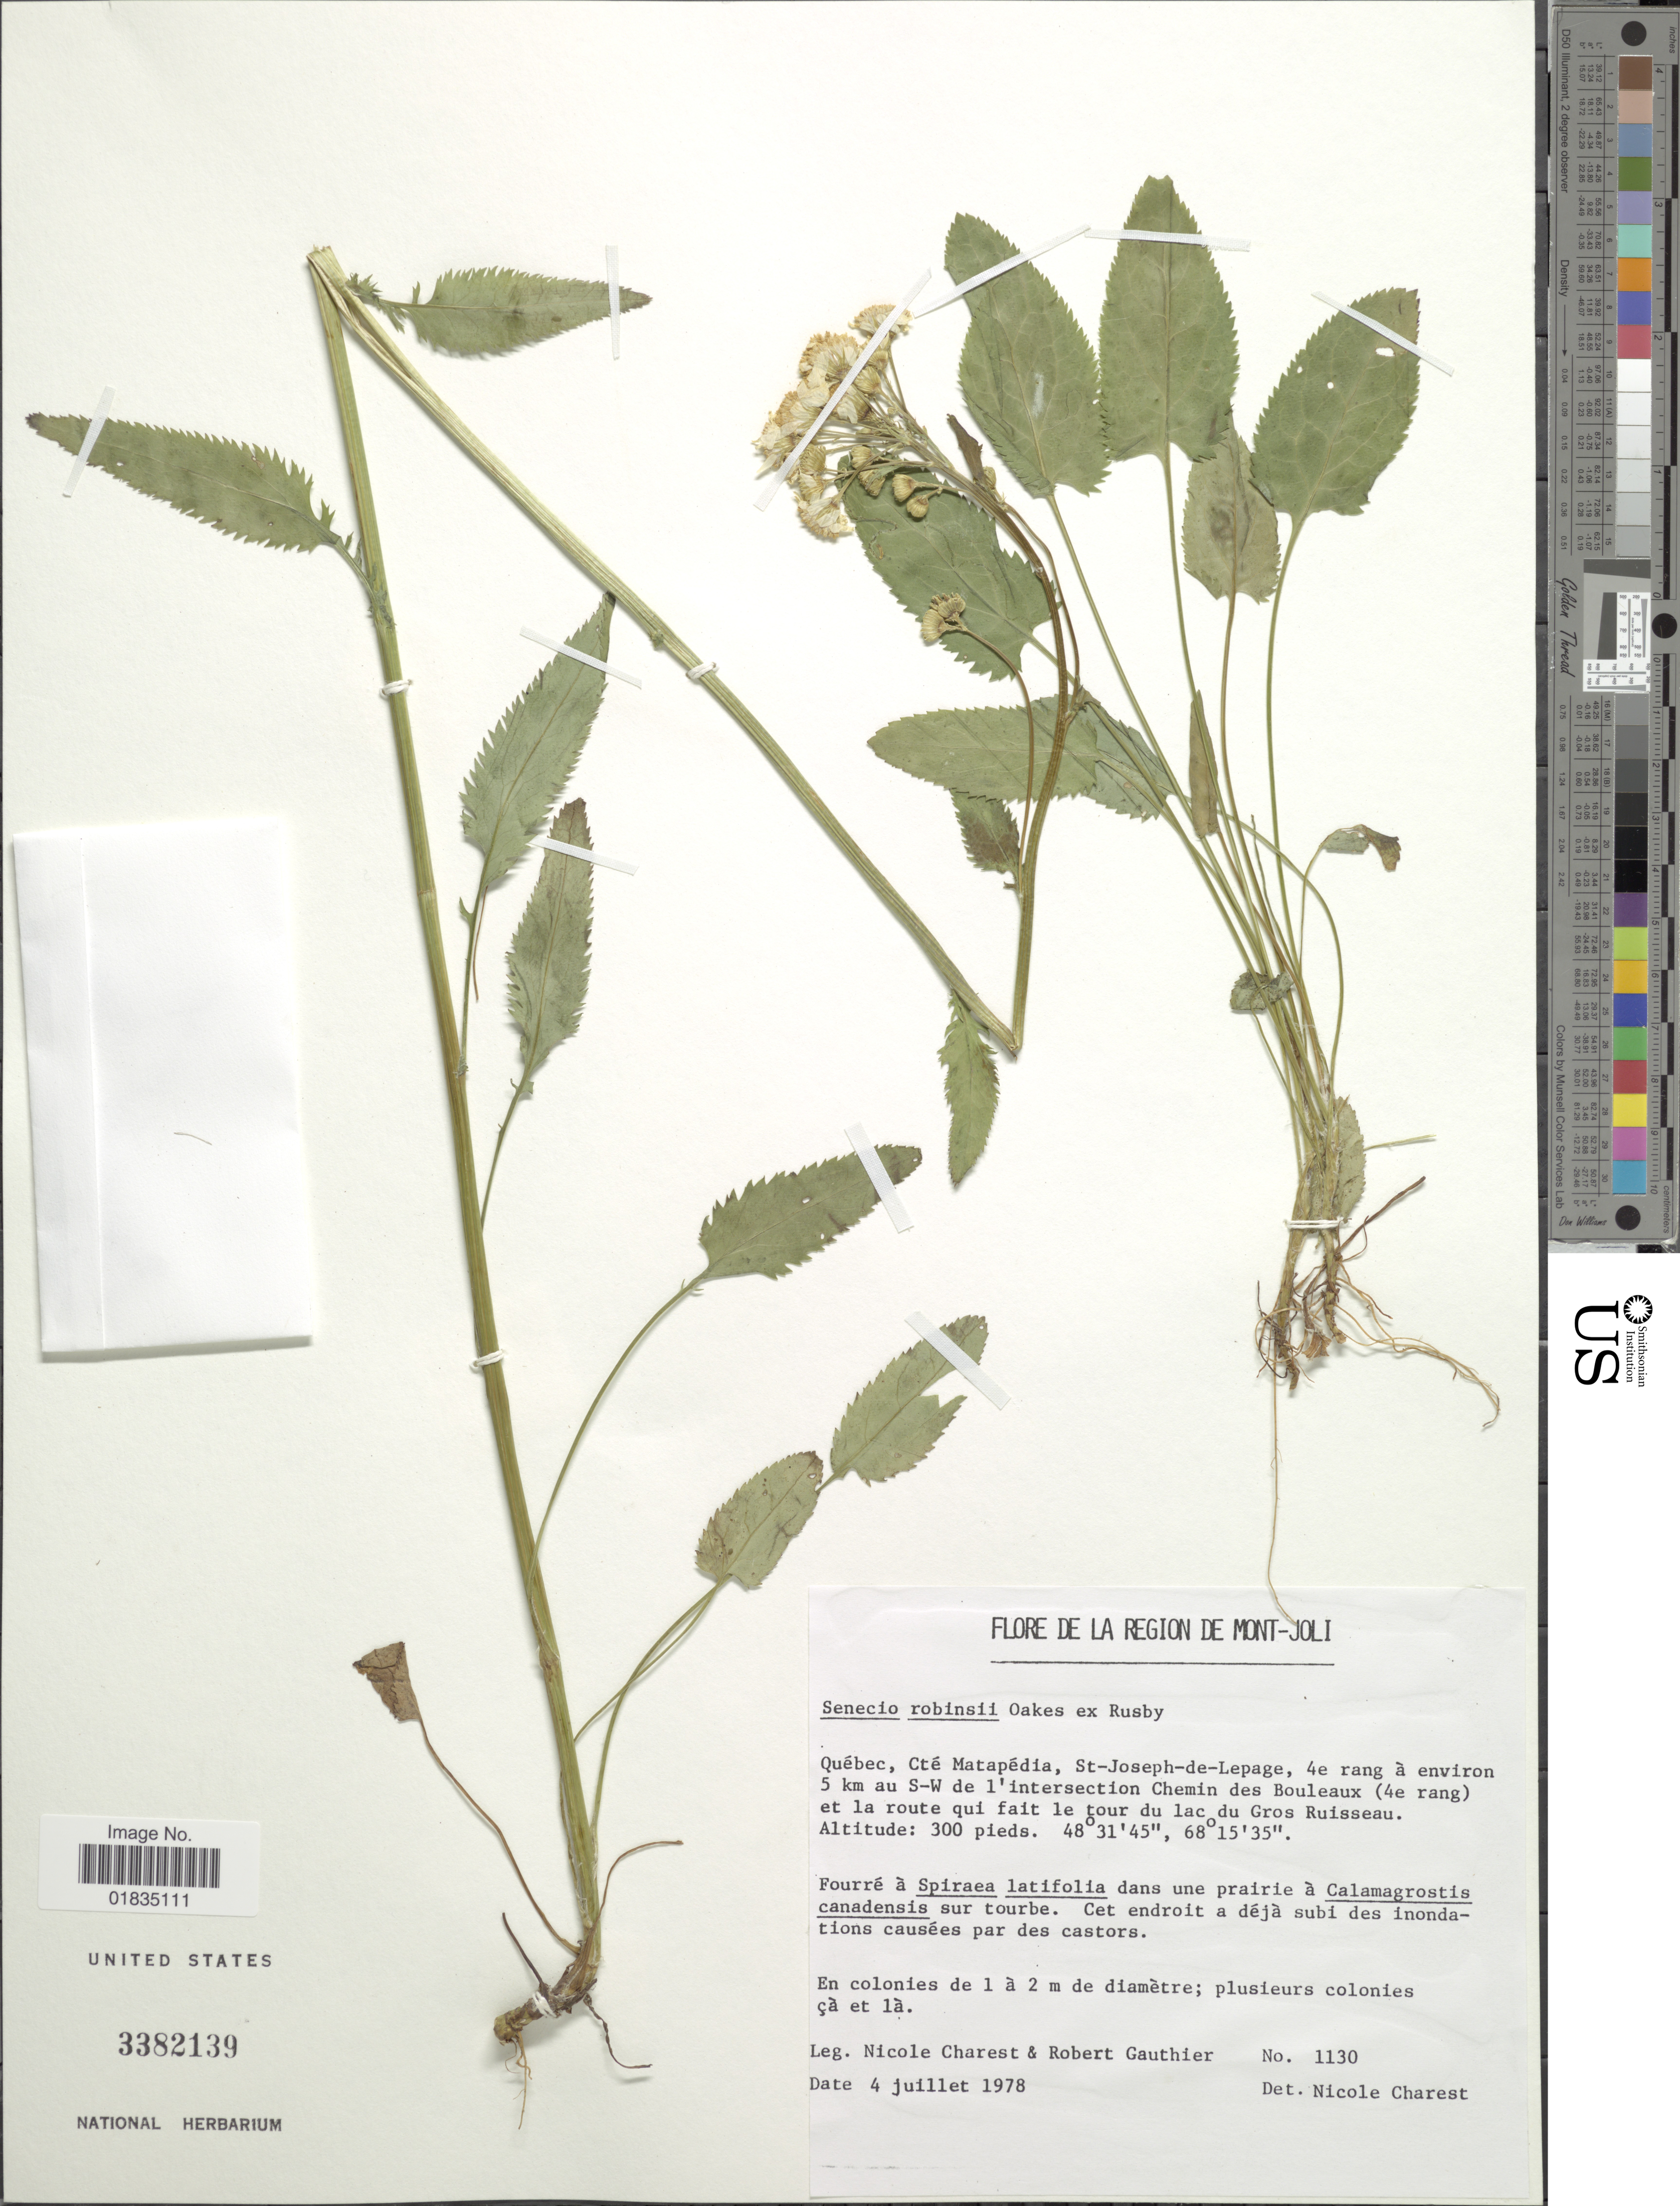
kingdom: Plantae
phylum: Tracheophyta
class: Magnoliopsida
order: Asterales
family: Asteraceae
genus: Packera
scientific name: Packera schweinitziana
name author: (Nutt.) W.A. Weber & Á. Löve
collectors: N. Charest & R. Gauthier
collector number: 1130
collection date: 1978-07-04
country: Canada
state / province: Quebec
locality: Ct Matapedia, St-Joseph-de-Lepage, 4e rang a environ 5 km au S-W de l'intersection Chemin des Bouleaux (4e rang) et la route qui fait le tour du lac du Gros Ruisseau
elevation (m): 91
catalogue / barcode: US 3382139